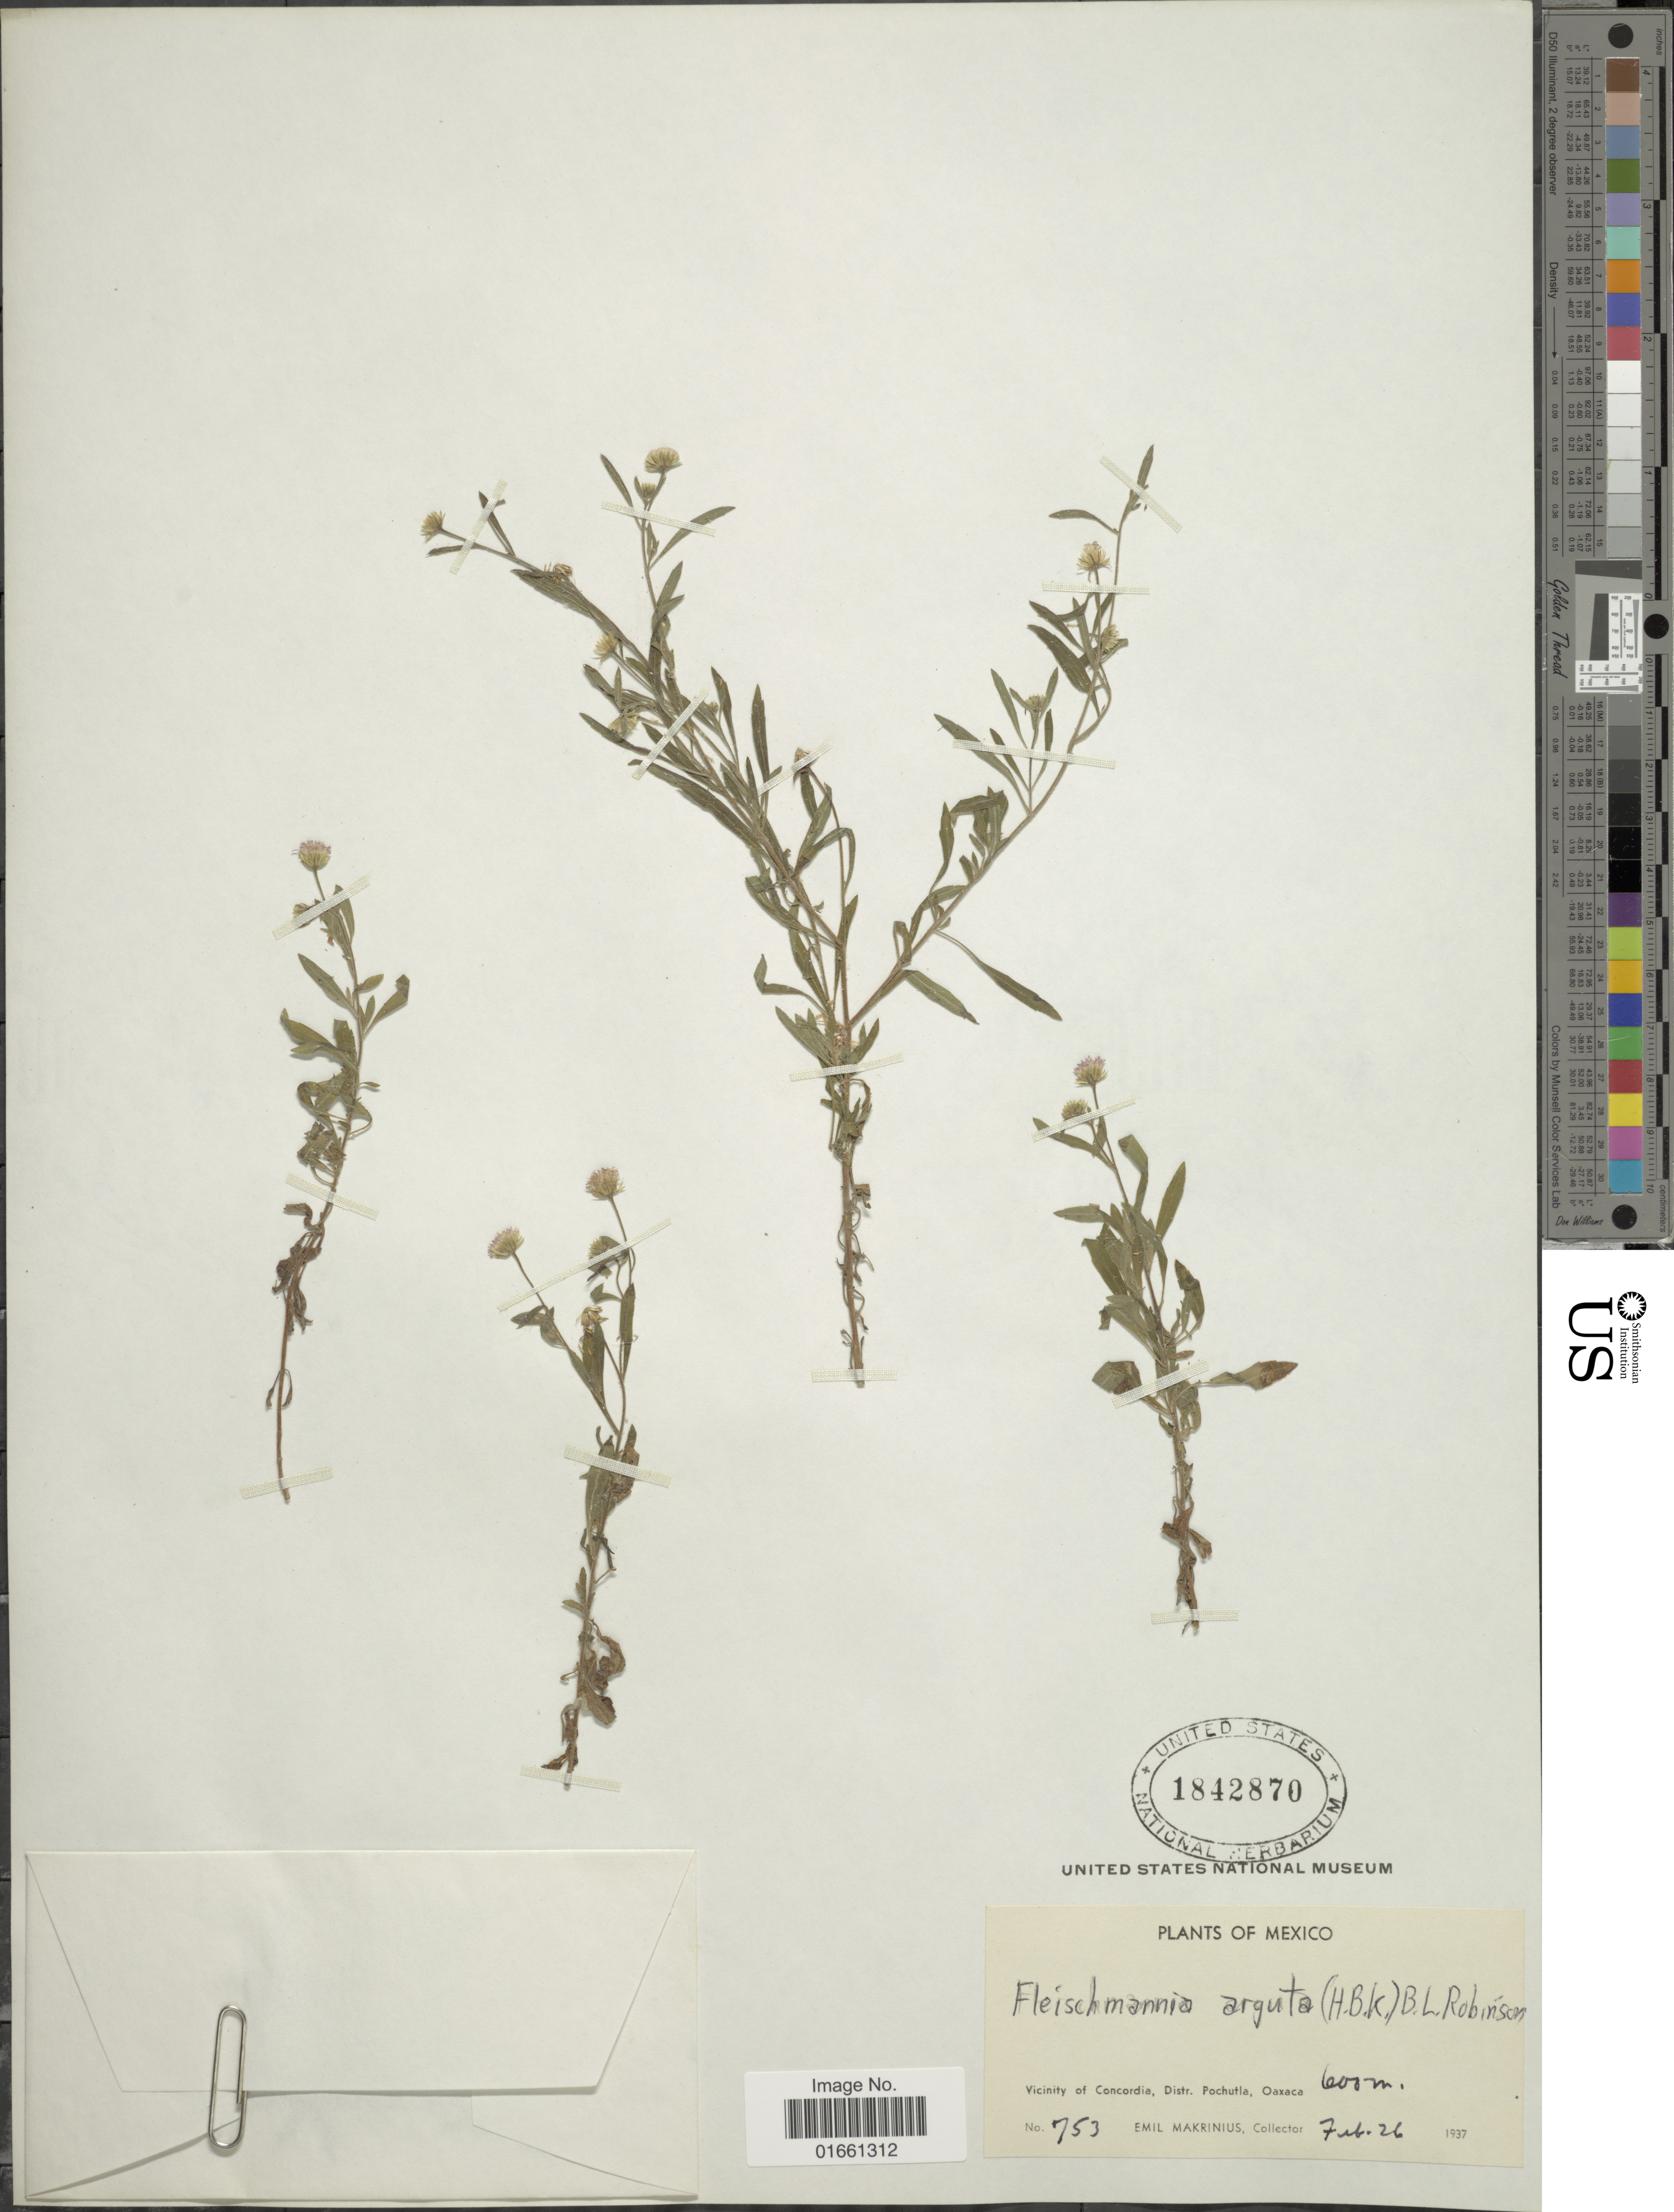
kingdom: Plantae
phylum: Tracheophyta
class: Magnoliopsida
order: Asterales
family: Asteraceae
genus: Fleischmannia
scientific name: Fleischmannia arguta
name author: (Kunth) B.L. Rob.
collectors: E. Makrinius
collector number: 753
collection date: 1937-02-26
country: Mexico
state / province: Oaxaca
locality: Vicinity of Concordia, Distr, Pochutla.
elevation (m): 600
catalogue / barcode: US 1842870